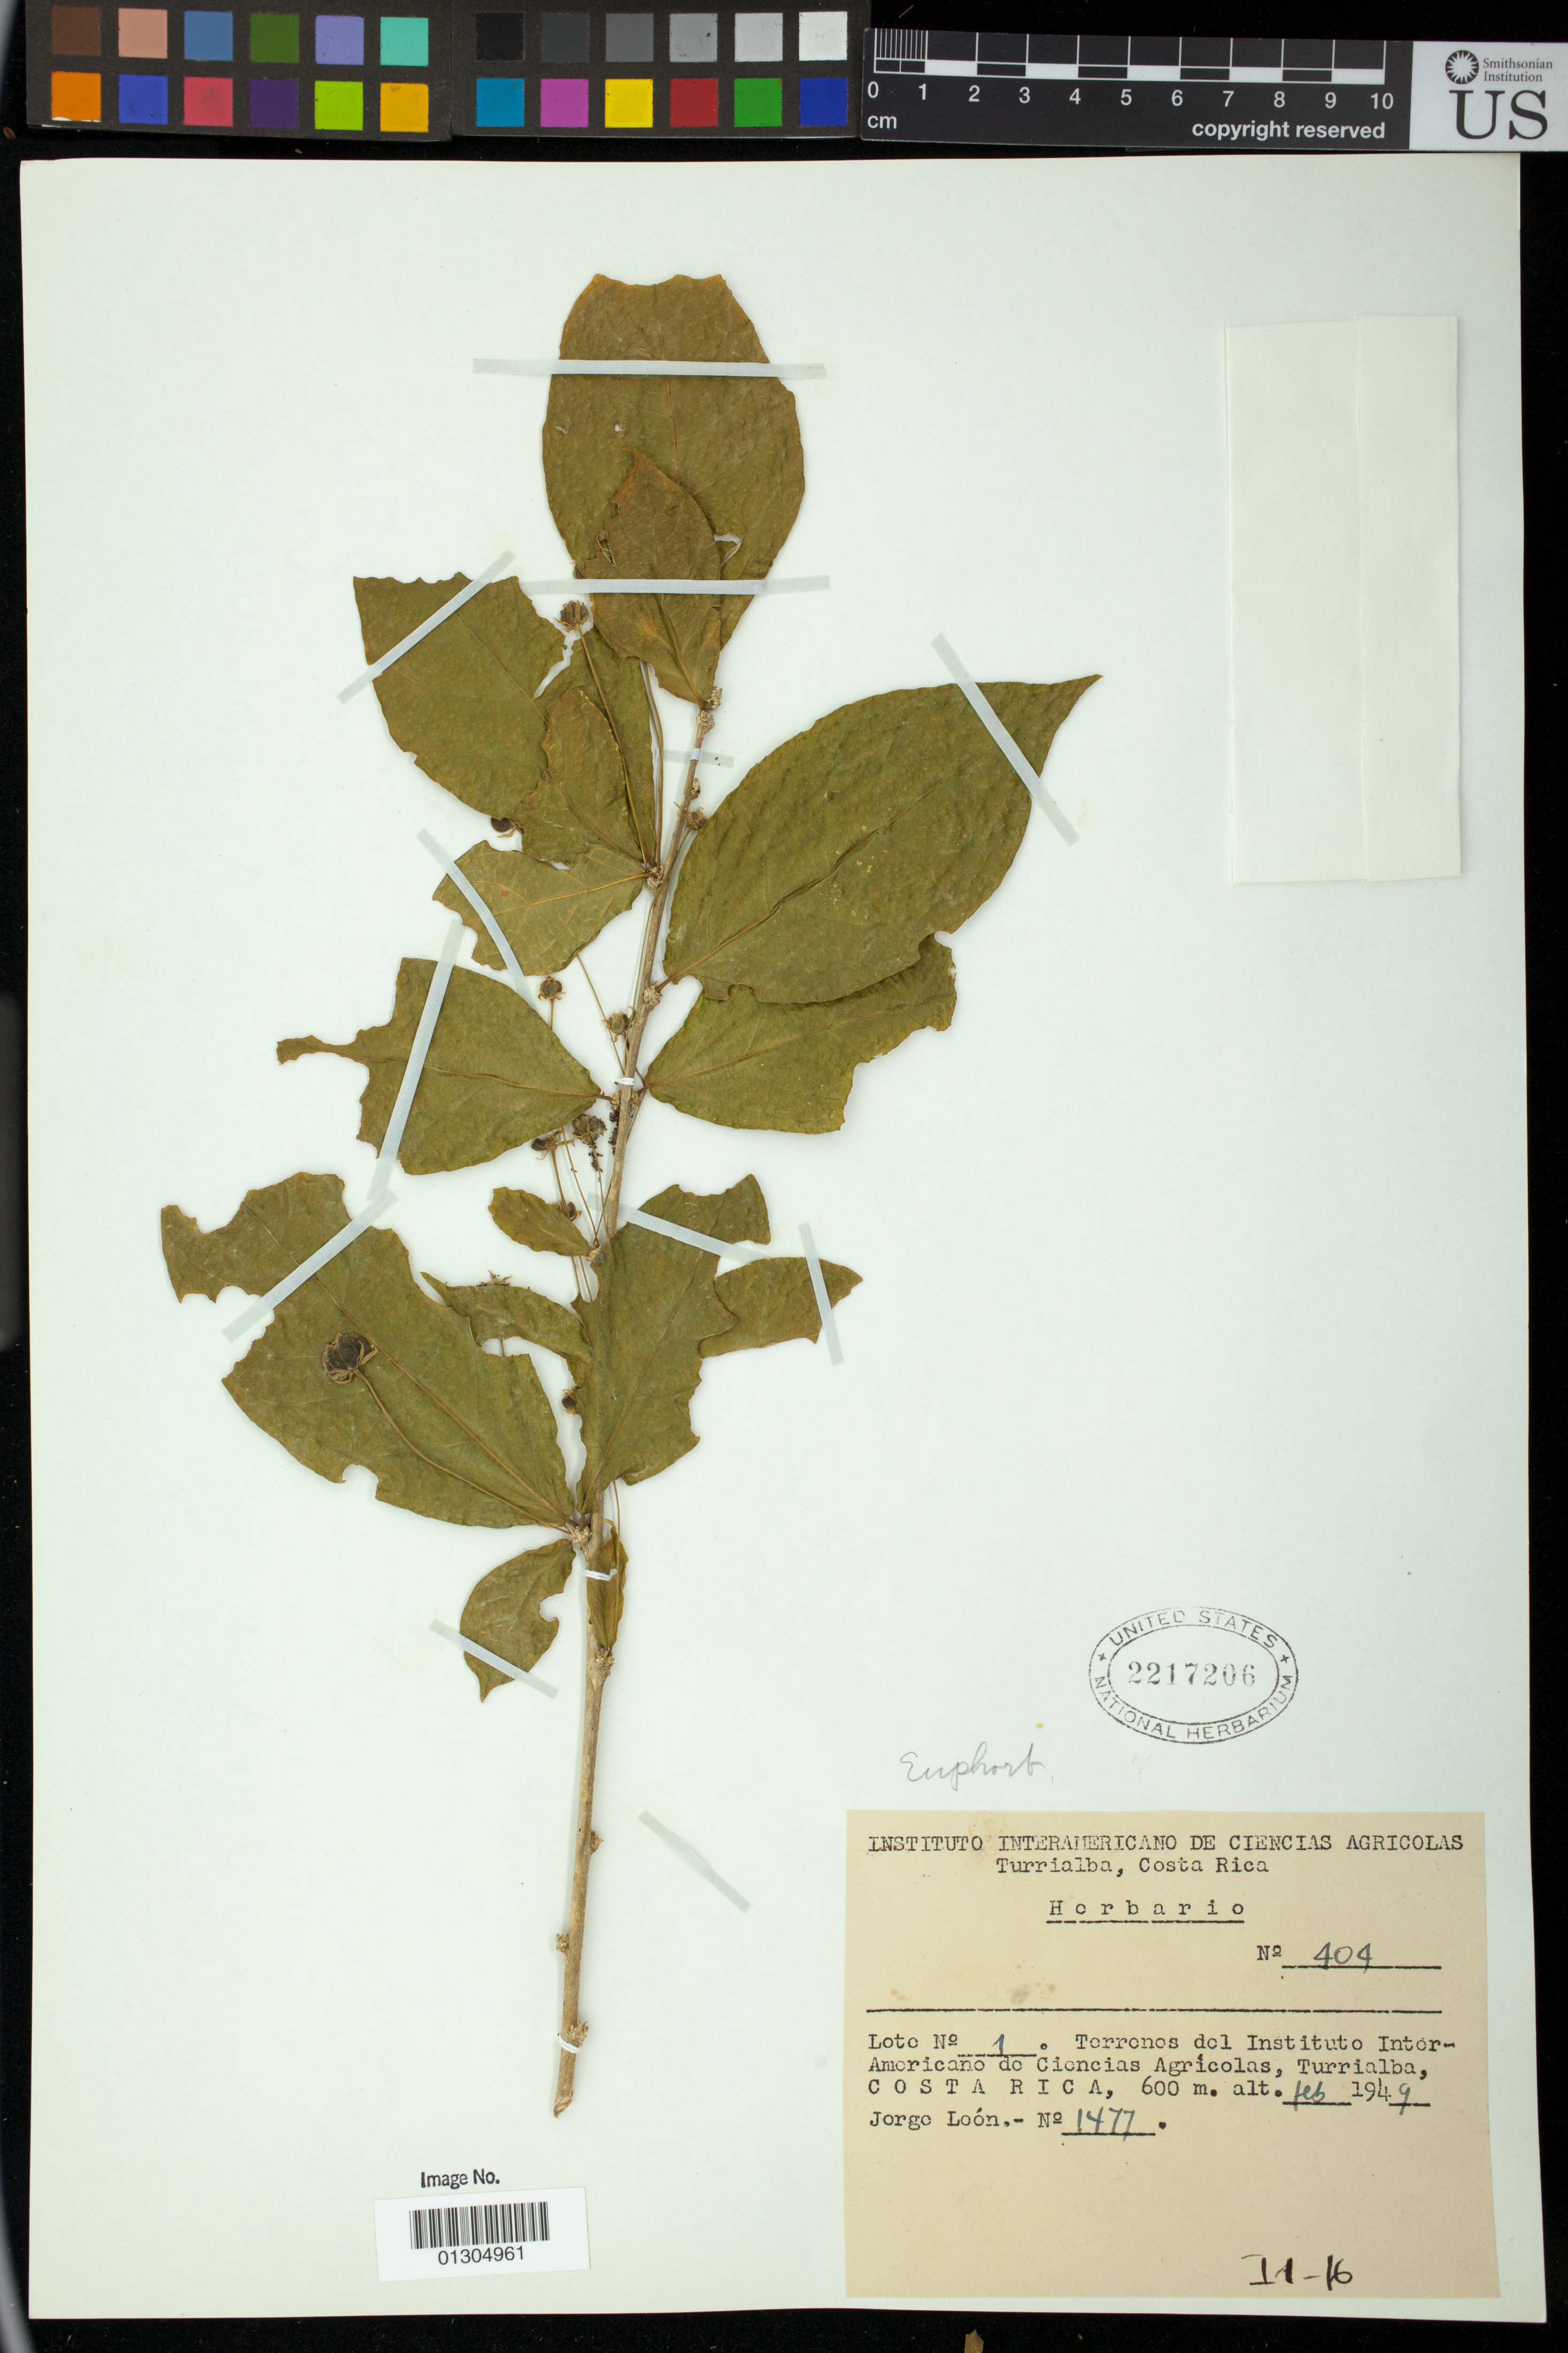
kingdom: Plantae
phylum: Tracheophyta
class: Magnoliopsida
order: Malpighiales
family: Euphorbiaceae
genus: Adelia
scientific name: Adelia triloba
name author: (Müll. Arg.) Hemsl.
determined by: Strong, Mark T., (BOT), Smithsonian Institution - National Museum of Natural History (UNITED STATES)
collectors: J. León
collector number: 1477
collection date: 1949-02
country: Costa Rica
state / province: Cartago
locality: Lote No 1. Terrrenos del Instituto Inter-Americano de Ciencias Agricolas, Turrialba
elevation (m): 600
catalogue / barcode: US 2217206